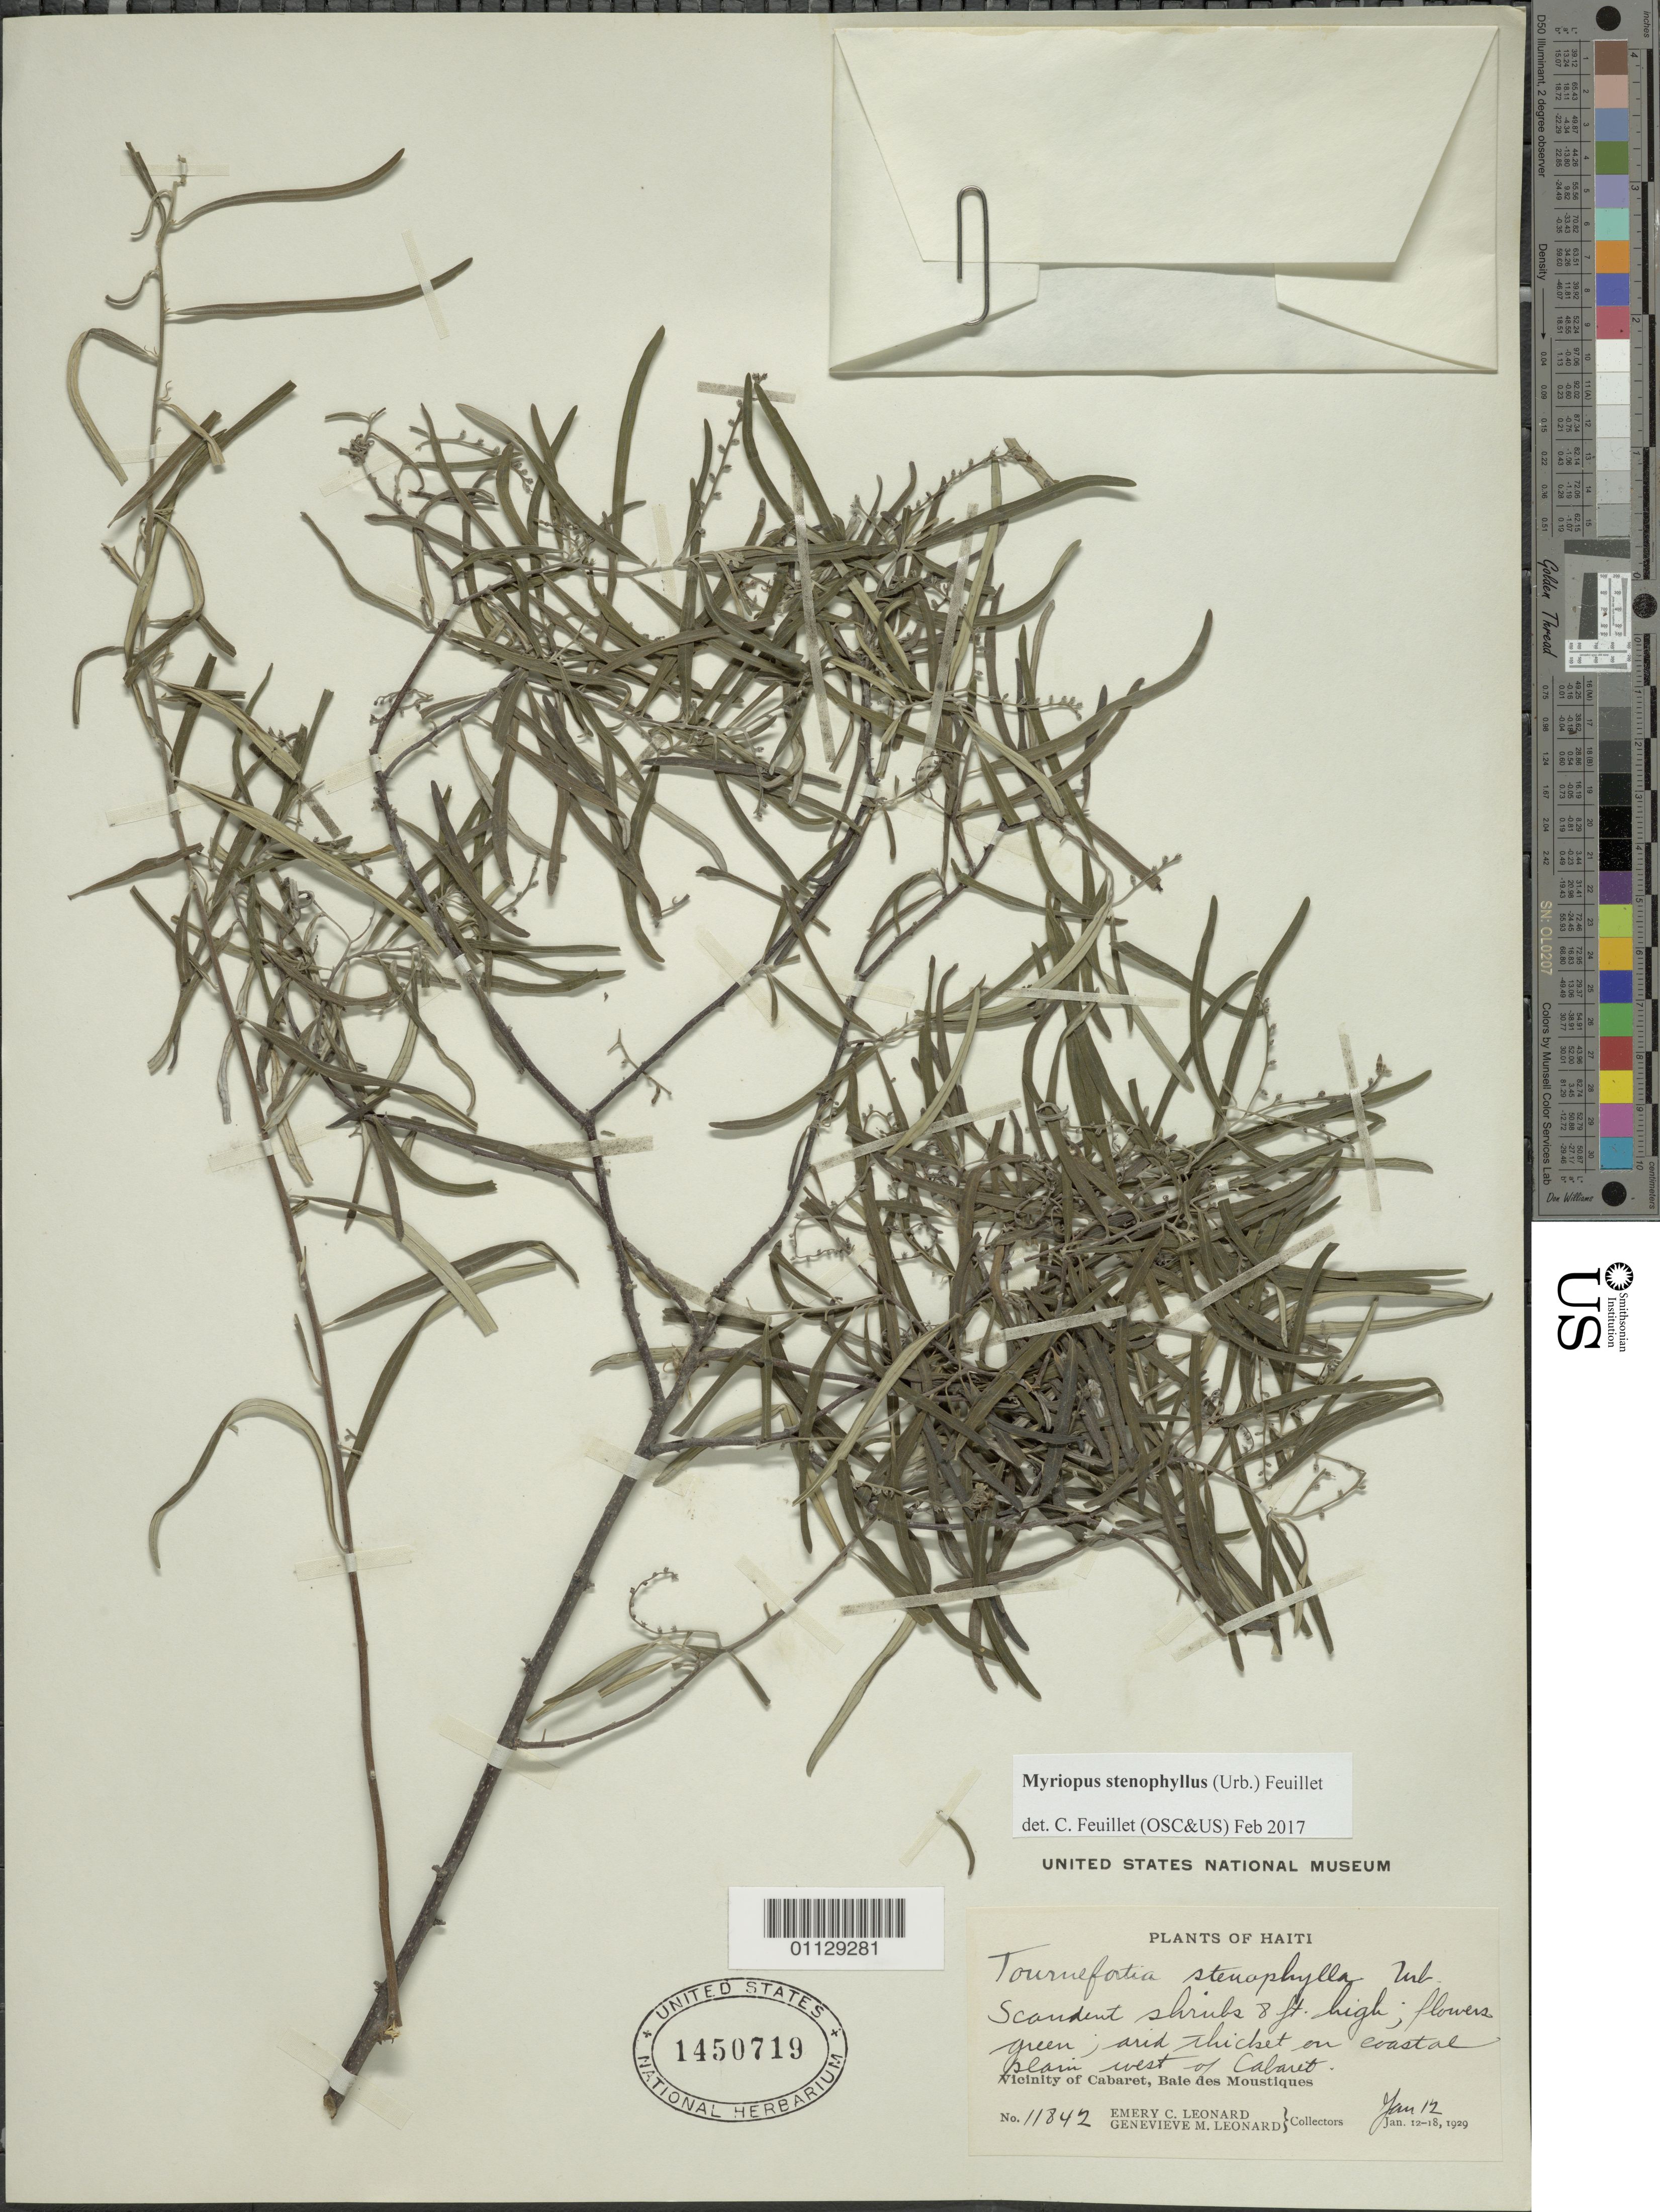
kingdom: Plantae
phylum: Tracheophyta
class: Magnoliopsida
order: Boraginales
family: Heliotropiaceae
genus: Myriopus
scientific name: Myriopus stenophyllus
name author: (Urb.) Feuillet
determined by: Feuillet, C.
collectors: E. C. Leonard & G. M. Leonard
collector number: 11842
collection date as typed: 12 Jan 1929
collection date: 1929-01-12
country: Haiti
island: Hispaniola I.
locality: Cabaret, Bale des Moustiques; west of Cabaret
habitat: Arid thicket on coastal plain west of Cabaret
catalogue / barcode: US 1450719